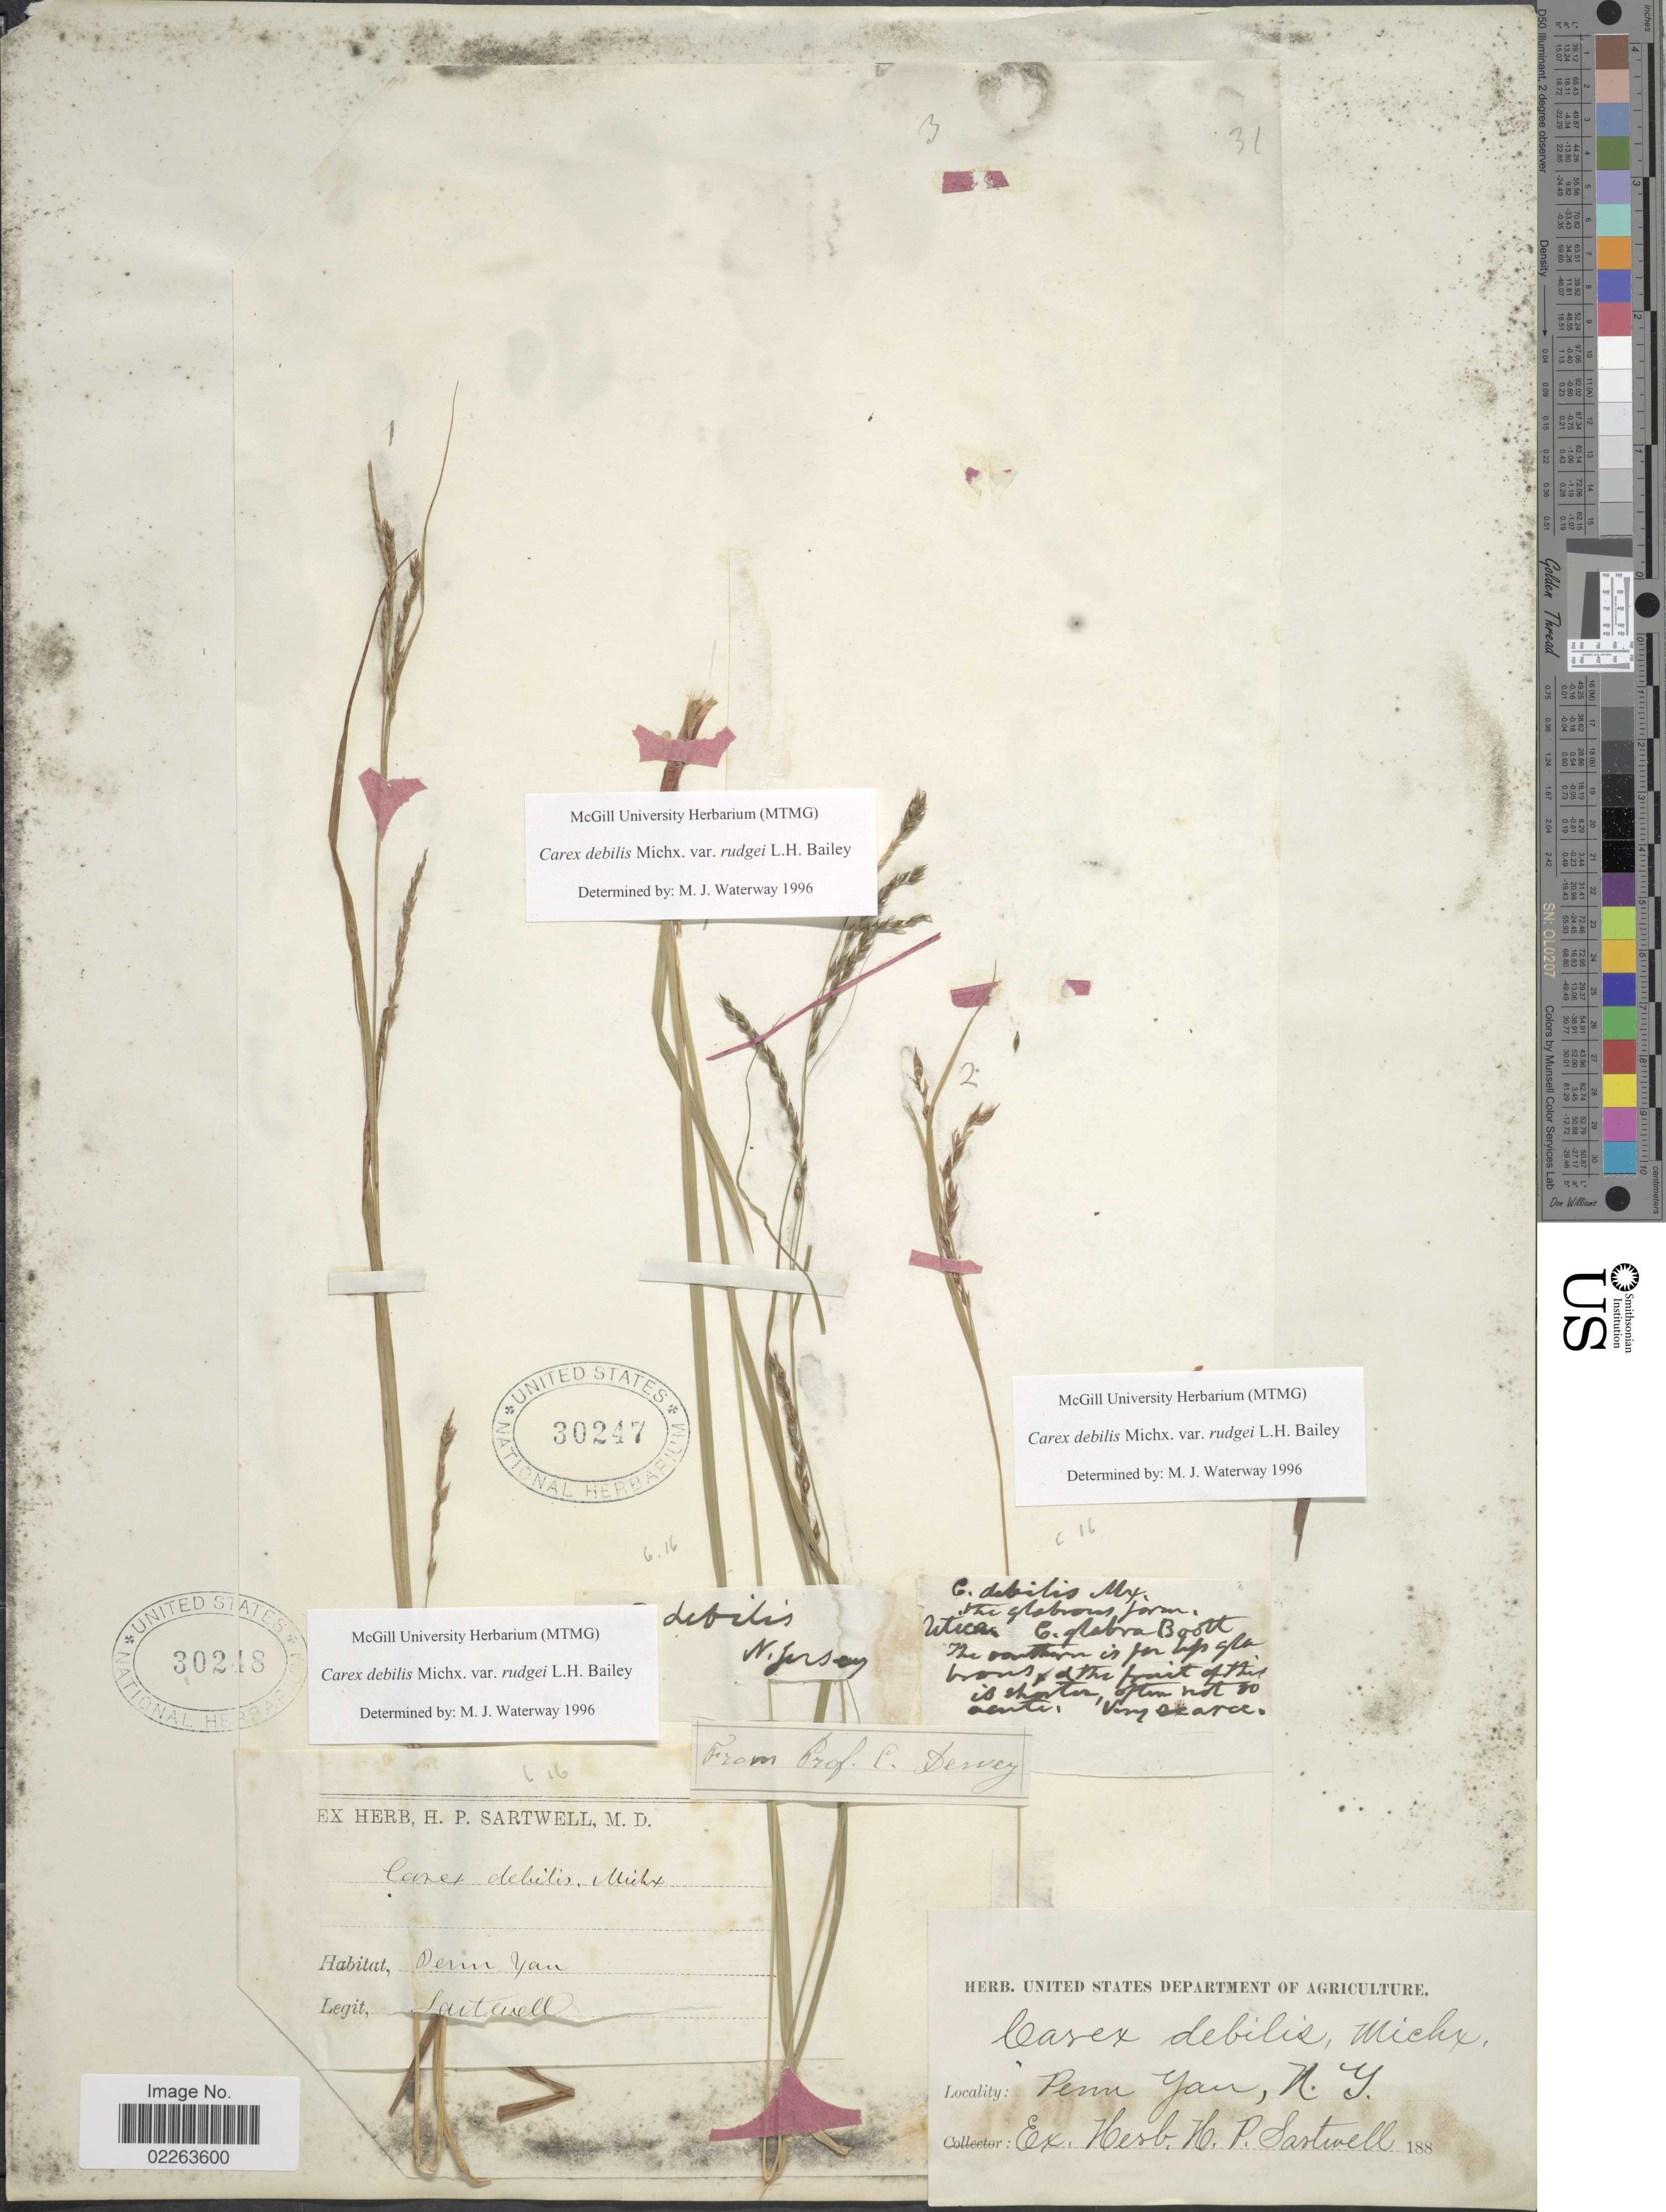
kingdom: Plantae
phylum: Tracheophyta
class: Liliopsida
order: Poales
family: Cyperaceae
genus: Carex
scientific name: Carex flexuosa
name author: Muhl. ex Willd.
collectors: H. P. Sartwell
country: United States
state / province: New York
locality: Penn Yan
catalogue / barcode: US 30248